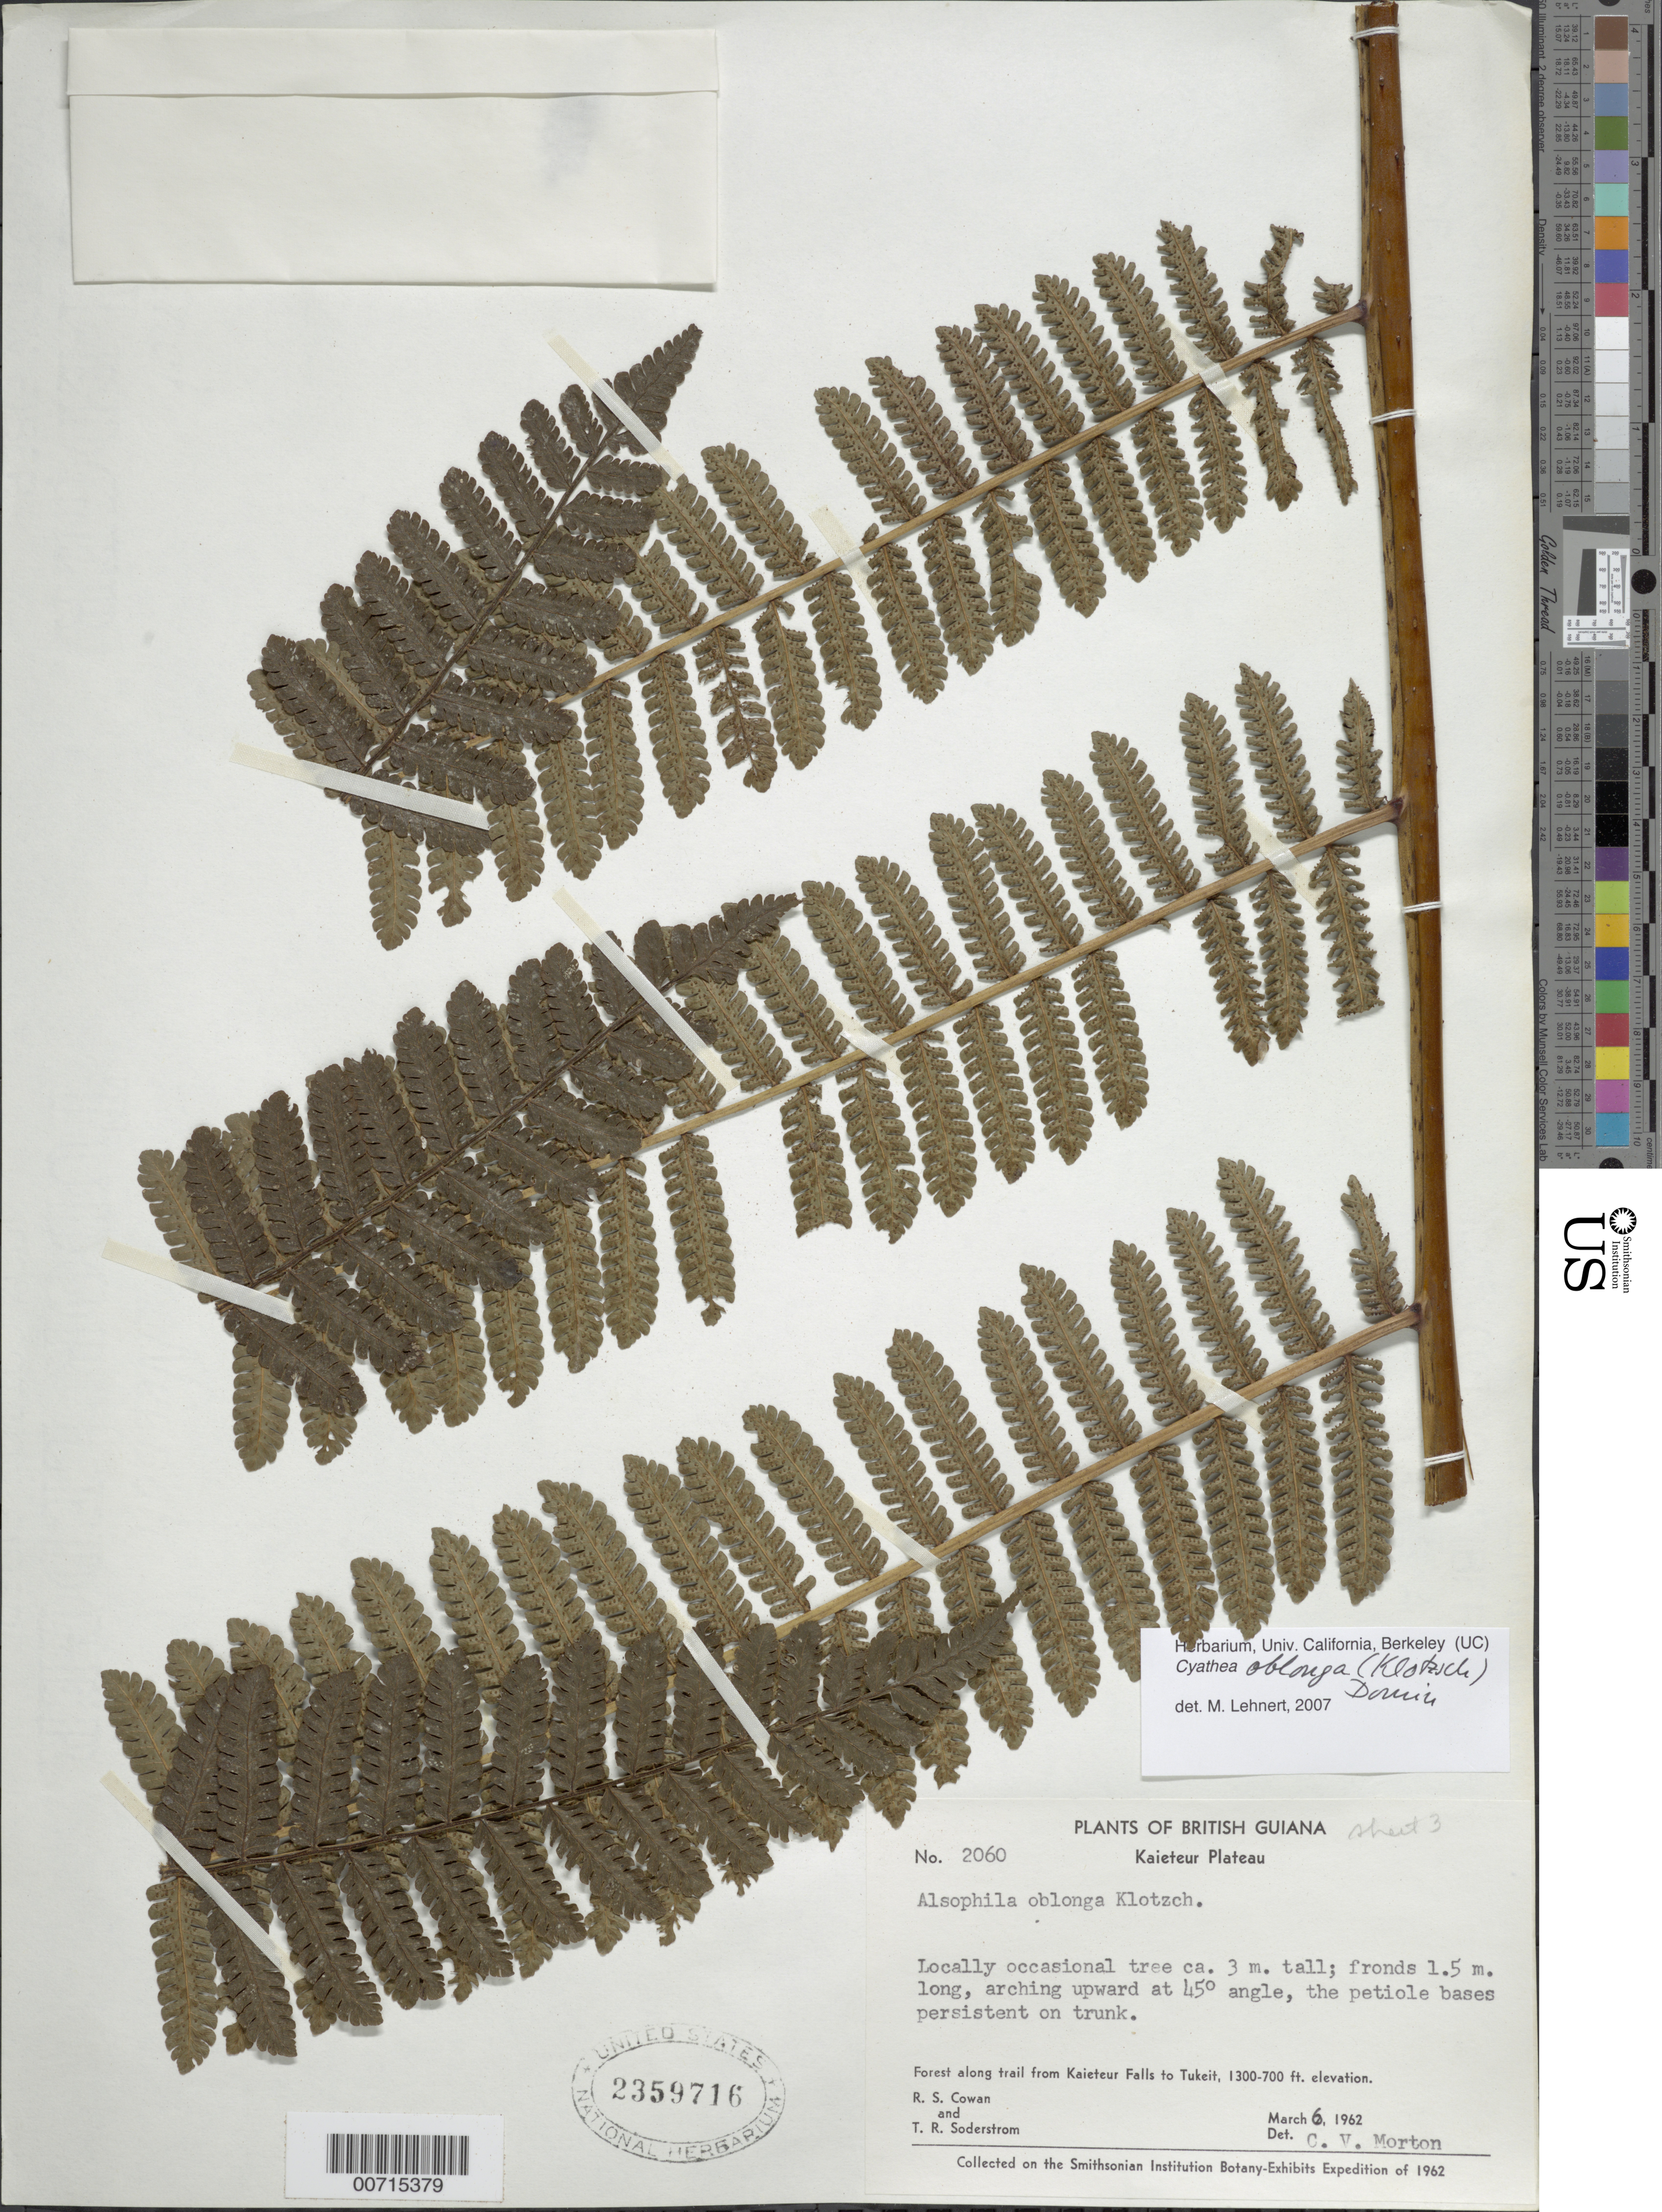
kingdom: Plantae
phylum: Tracheophyta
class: Polypodiopsida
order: Cyatheales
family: Cyatheaceae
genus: Cyathea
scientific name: Cyathea oblonga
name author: (Klotzsch) Domin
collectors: R. S. Cowan & T. R. Soderstrom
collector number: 2060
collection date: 1962-03-06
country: Guyana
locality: British Guiana, Kaieteur Plateau, Forest along trail from Kaieteur Falls to Tukeit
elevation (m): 213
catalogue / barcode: US 2359716